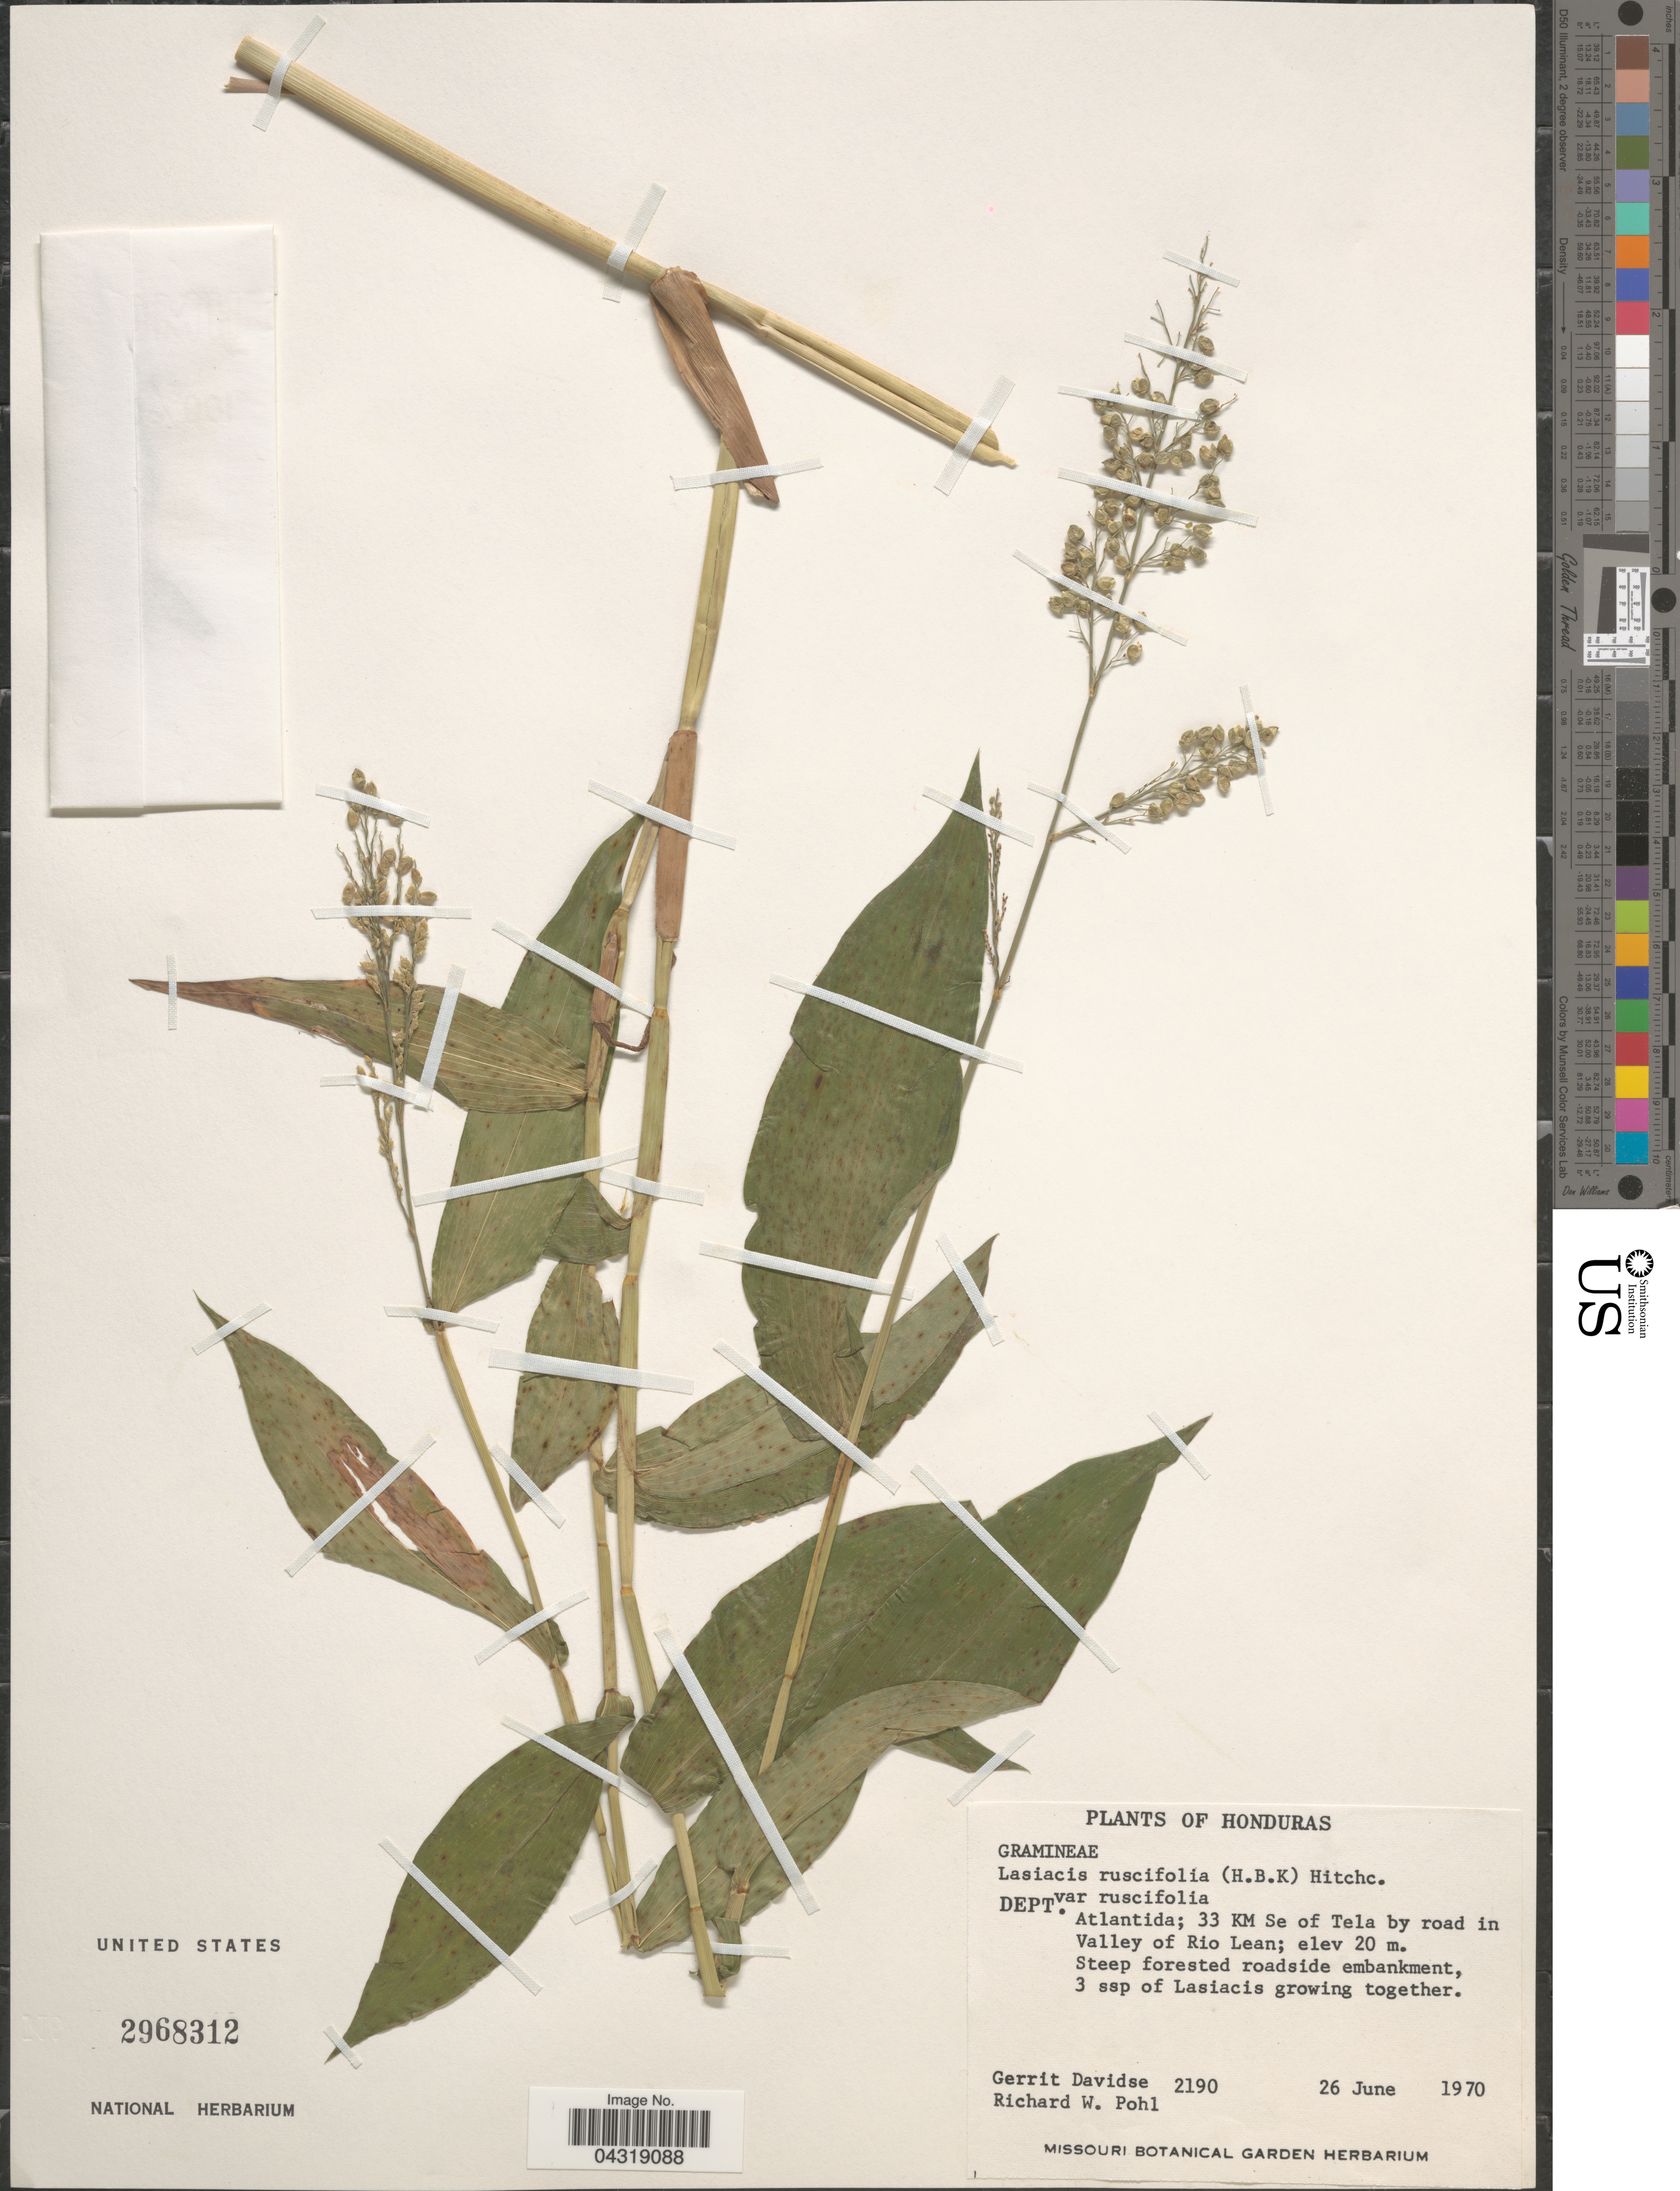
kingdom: Plantae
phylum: Tracheophyta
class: Liliopsida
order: Poales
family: Poaceae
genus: Lasiacis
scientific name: Lasiacis ruscifolia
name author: (Kunth) Hitchc.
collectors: G. Davidse & R. W. Pohl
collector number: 2190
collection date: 1970-06-26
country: Honduras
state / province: Atlantida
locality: Dept. Atlantida; 33 KM Se of Tela by road in Valley of Rio Lean.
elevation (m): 20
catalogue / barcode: US 2968312